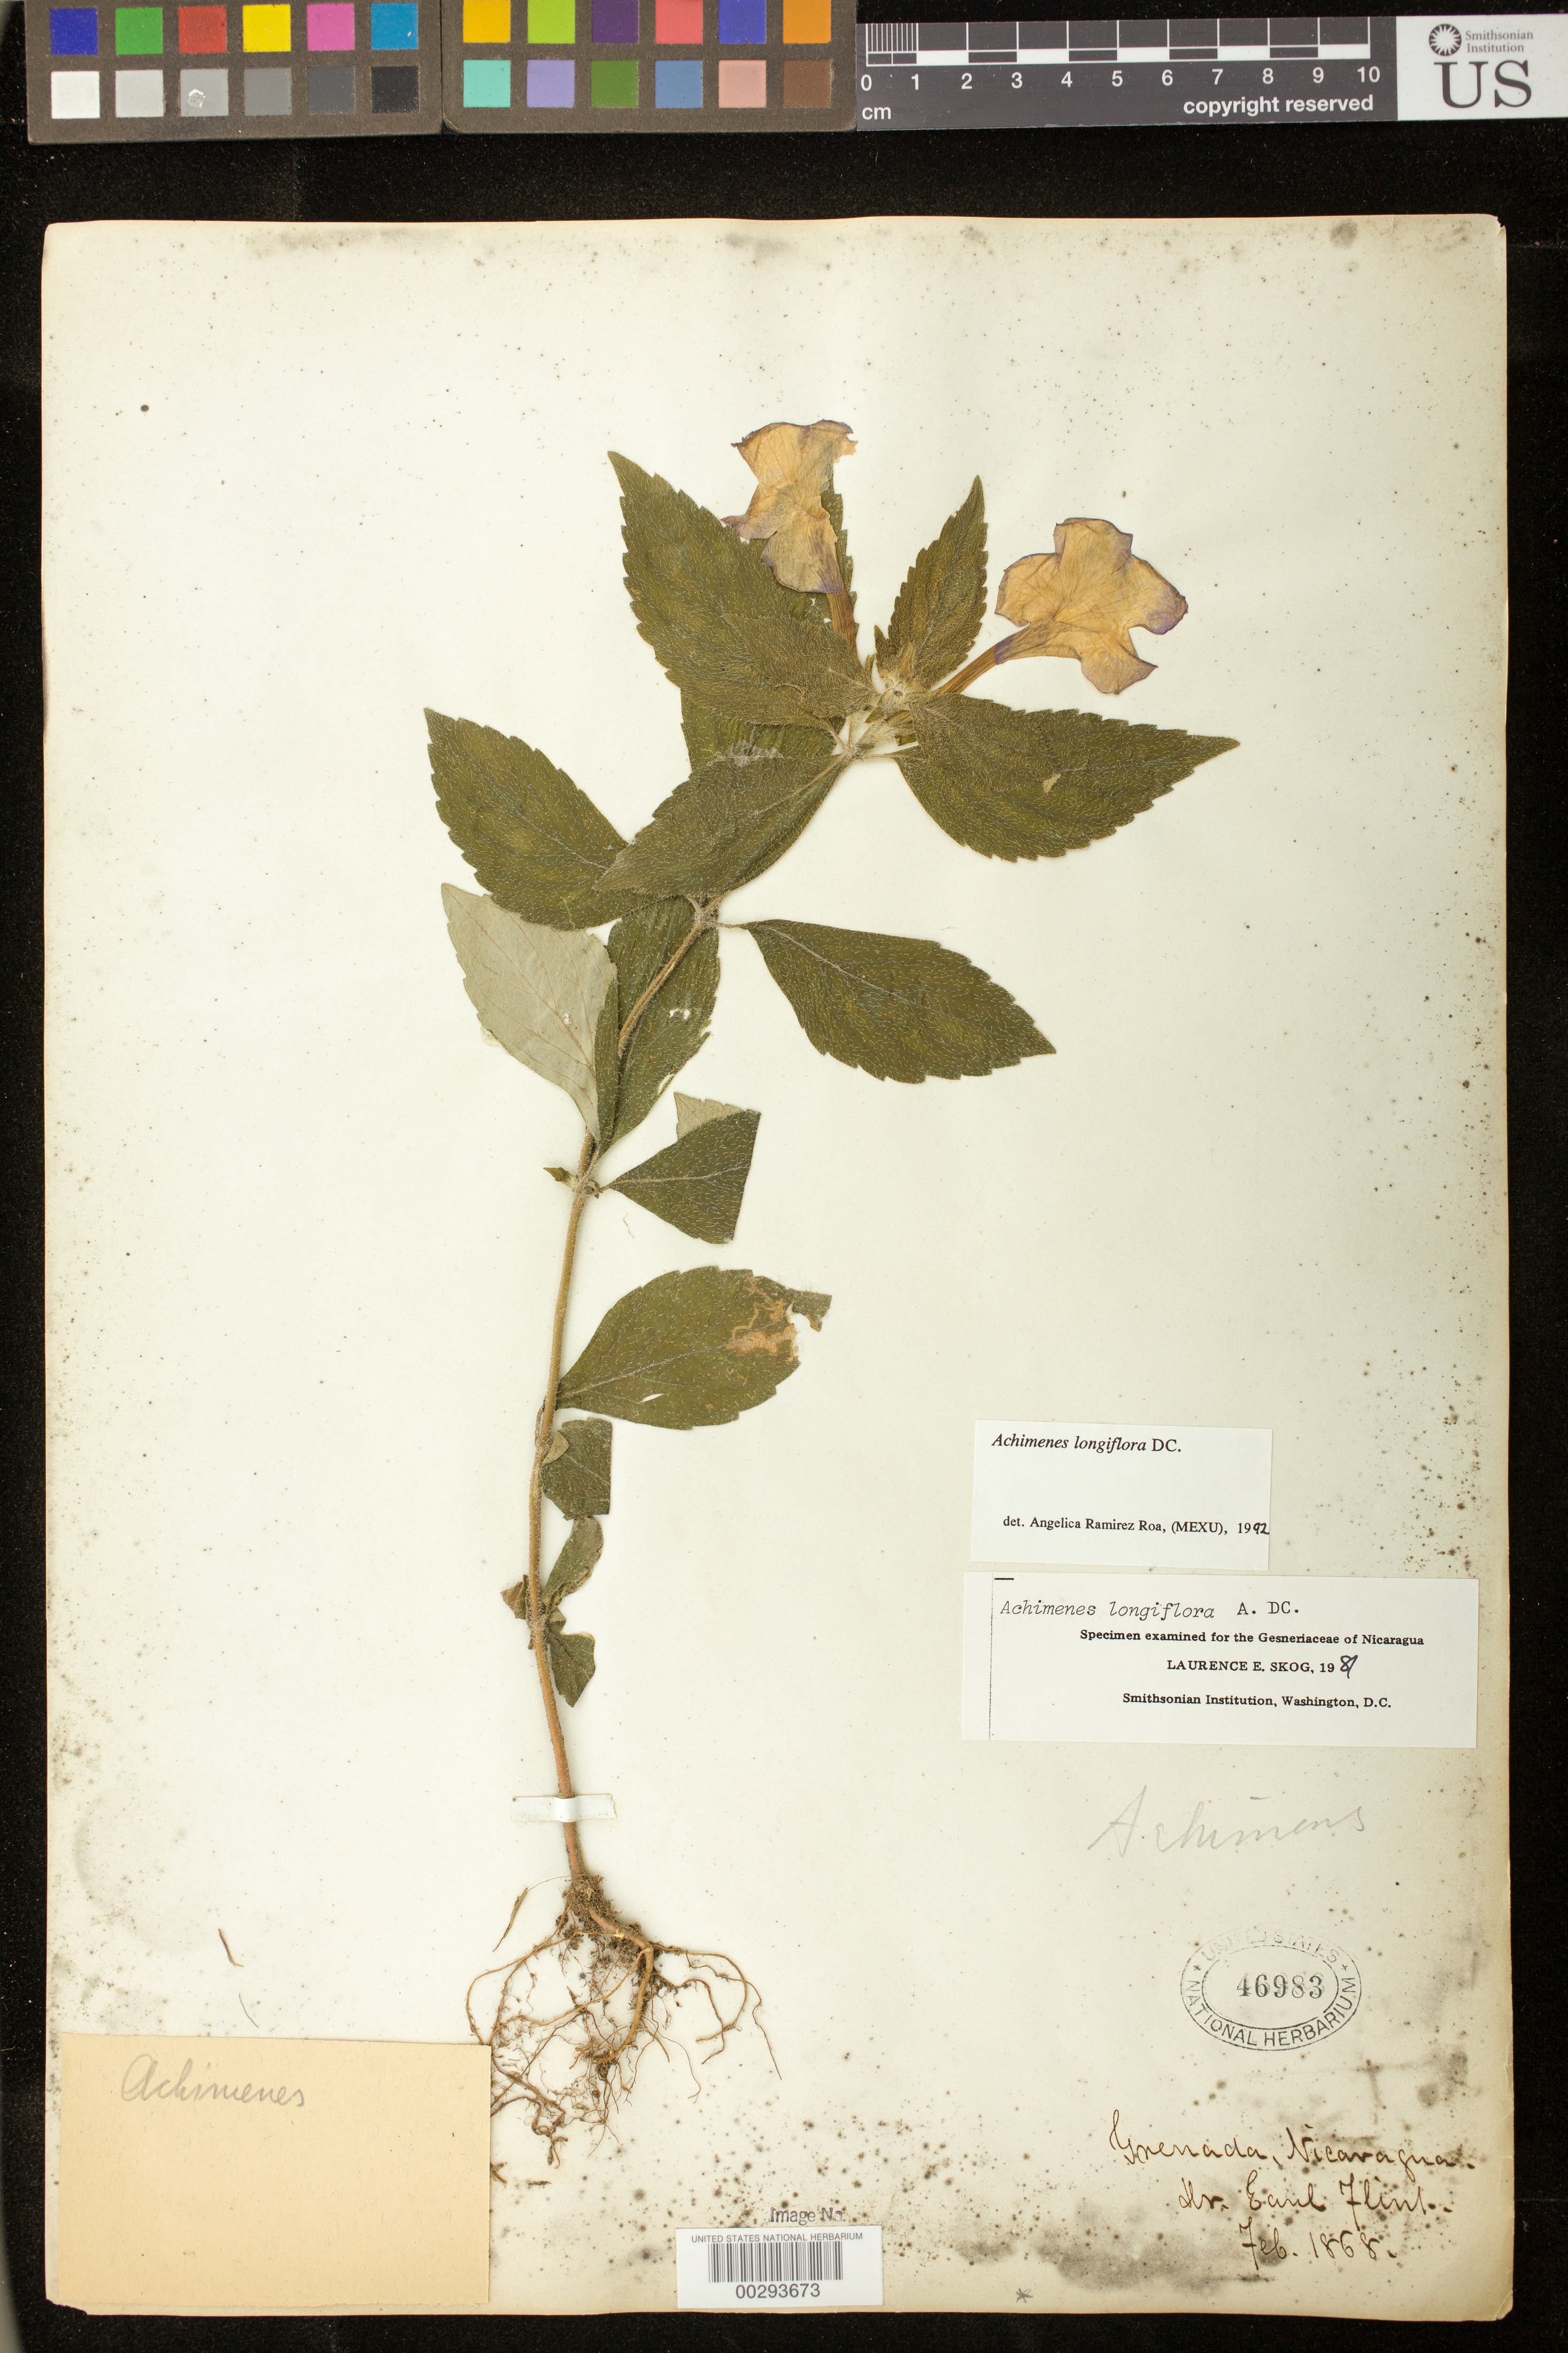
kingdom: Plantae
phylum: Tracheophyta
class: Magnoliopsida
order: Lamiales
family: Gesneriaceae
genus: Achimenes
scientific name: Achimenes longiflora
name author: DC.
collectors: E. Flint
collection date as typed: Feb 1868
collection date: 1868-02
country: Nicaragua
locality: Grenada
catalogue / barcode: US 46983